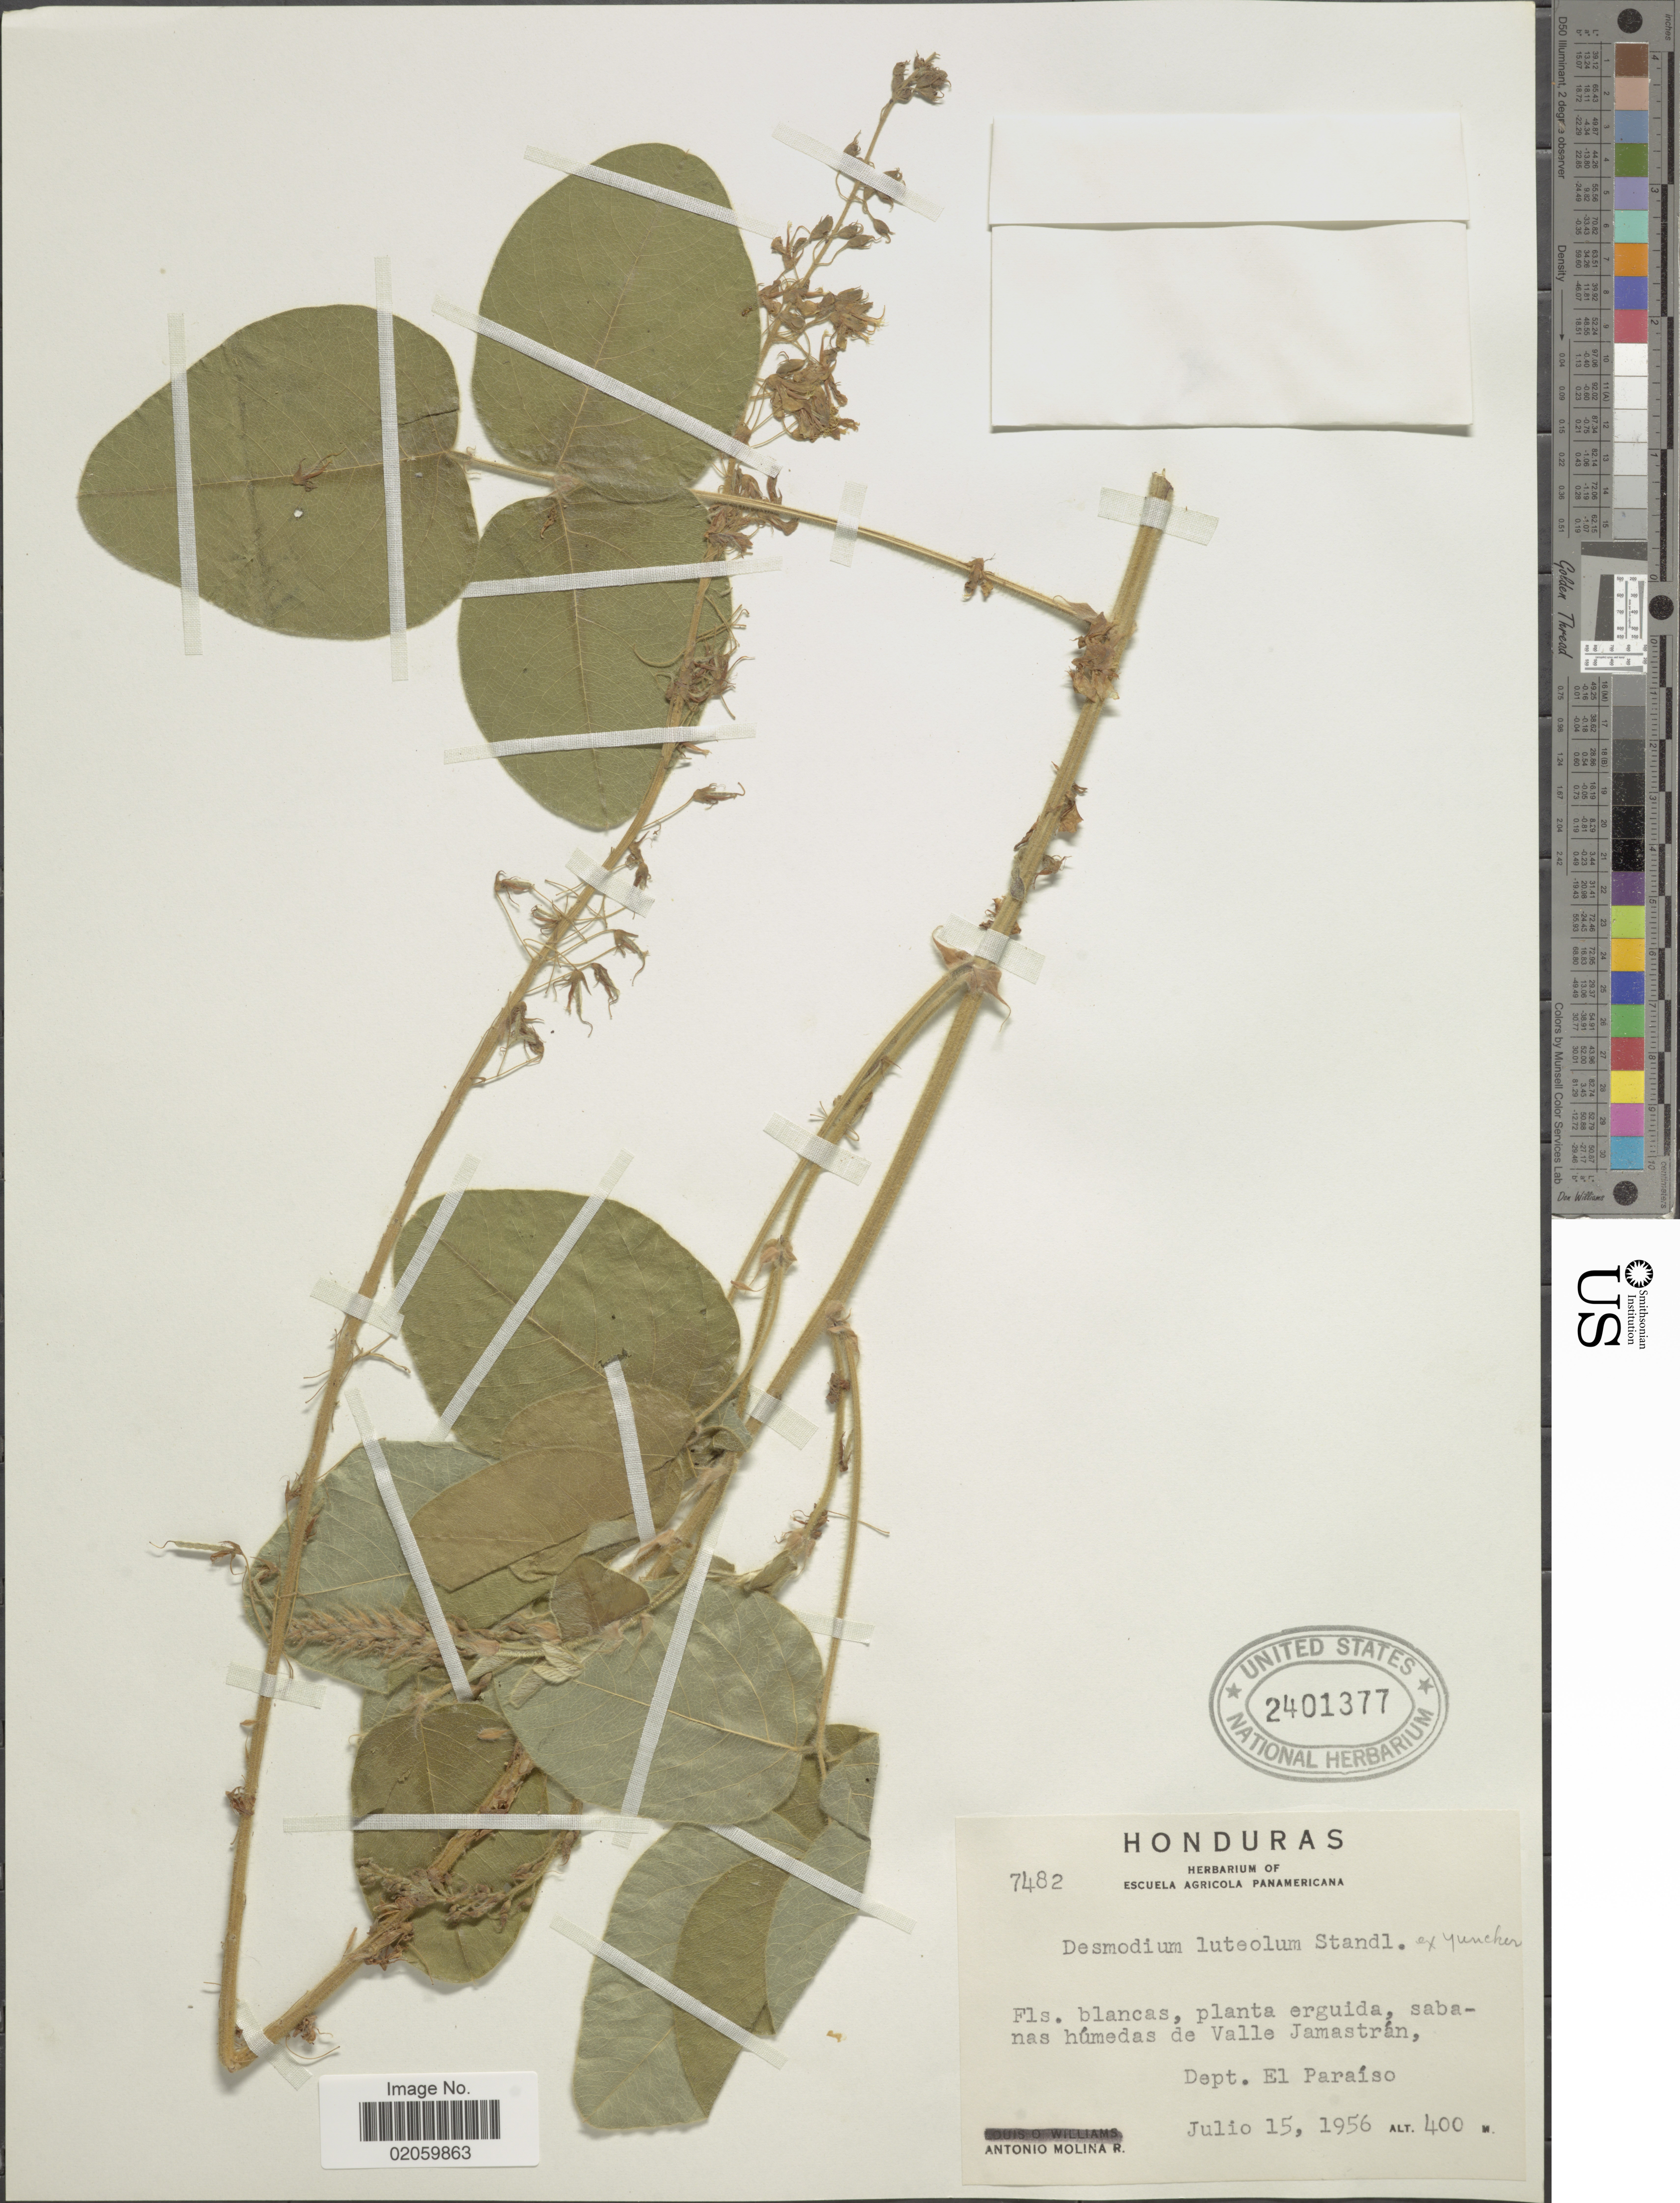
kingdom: Plantae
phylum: Tracheophyta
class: Magnoliopsida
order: Fabales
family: Fabaceae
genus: Desmodium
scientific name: Desmodium luteolum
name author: Yunck.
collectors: A. Molina R.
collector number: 7482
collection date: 1956-07-15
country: Honduras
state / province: El Paraíso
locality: De Valle Jamastran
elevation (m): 400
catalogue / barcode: US 2401377